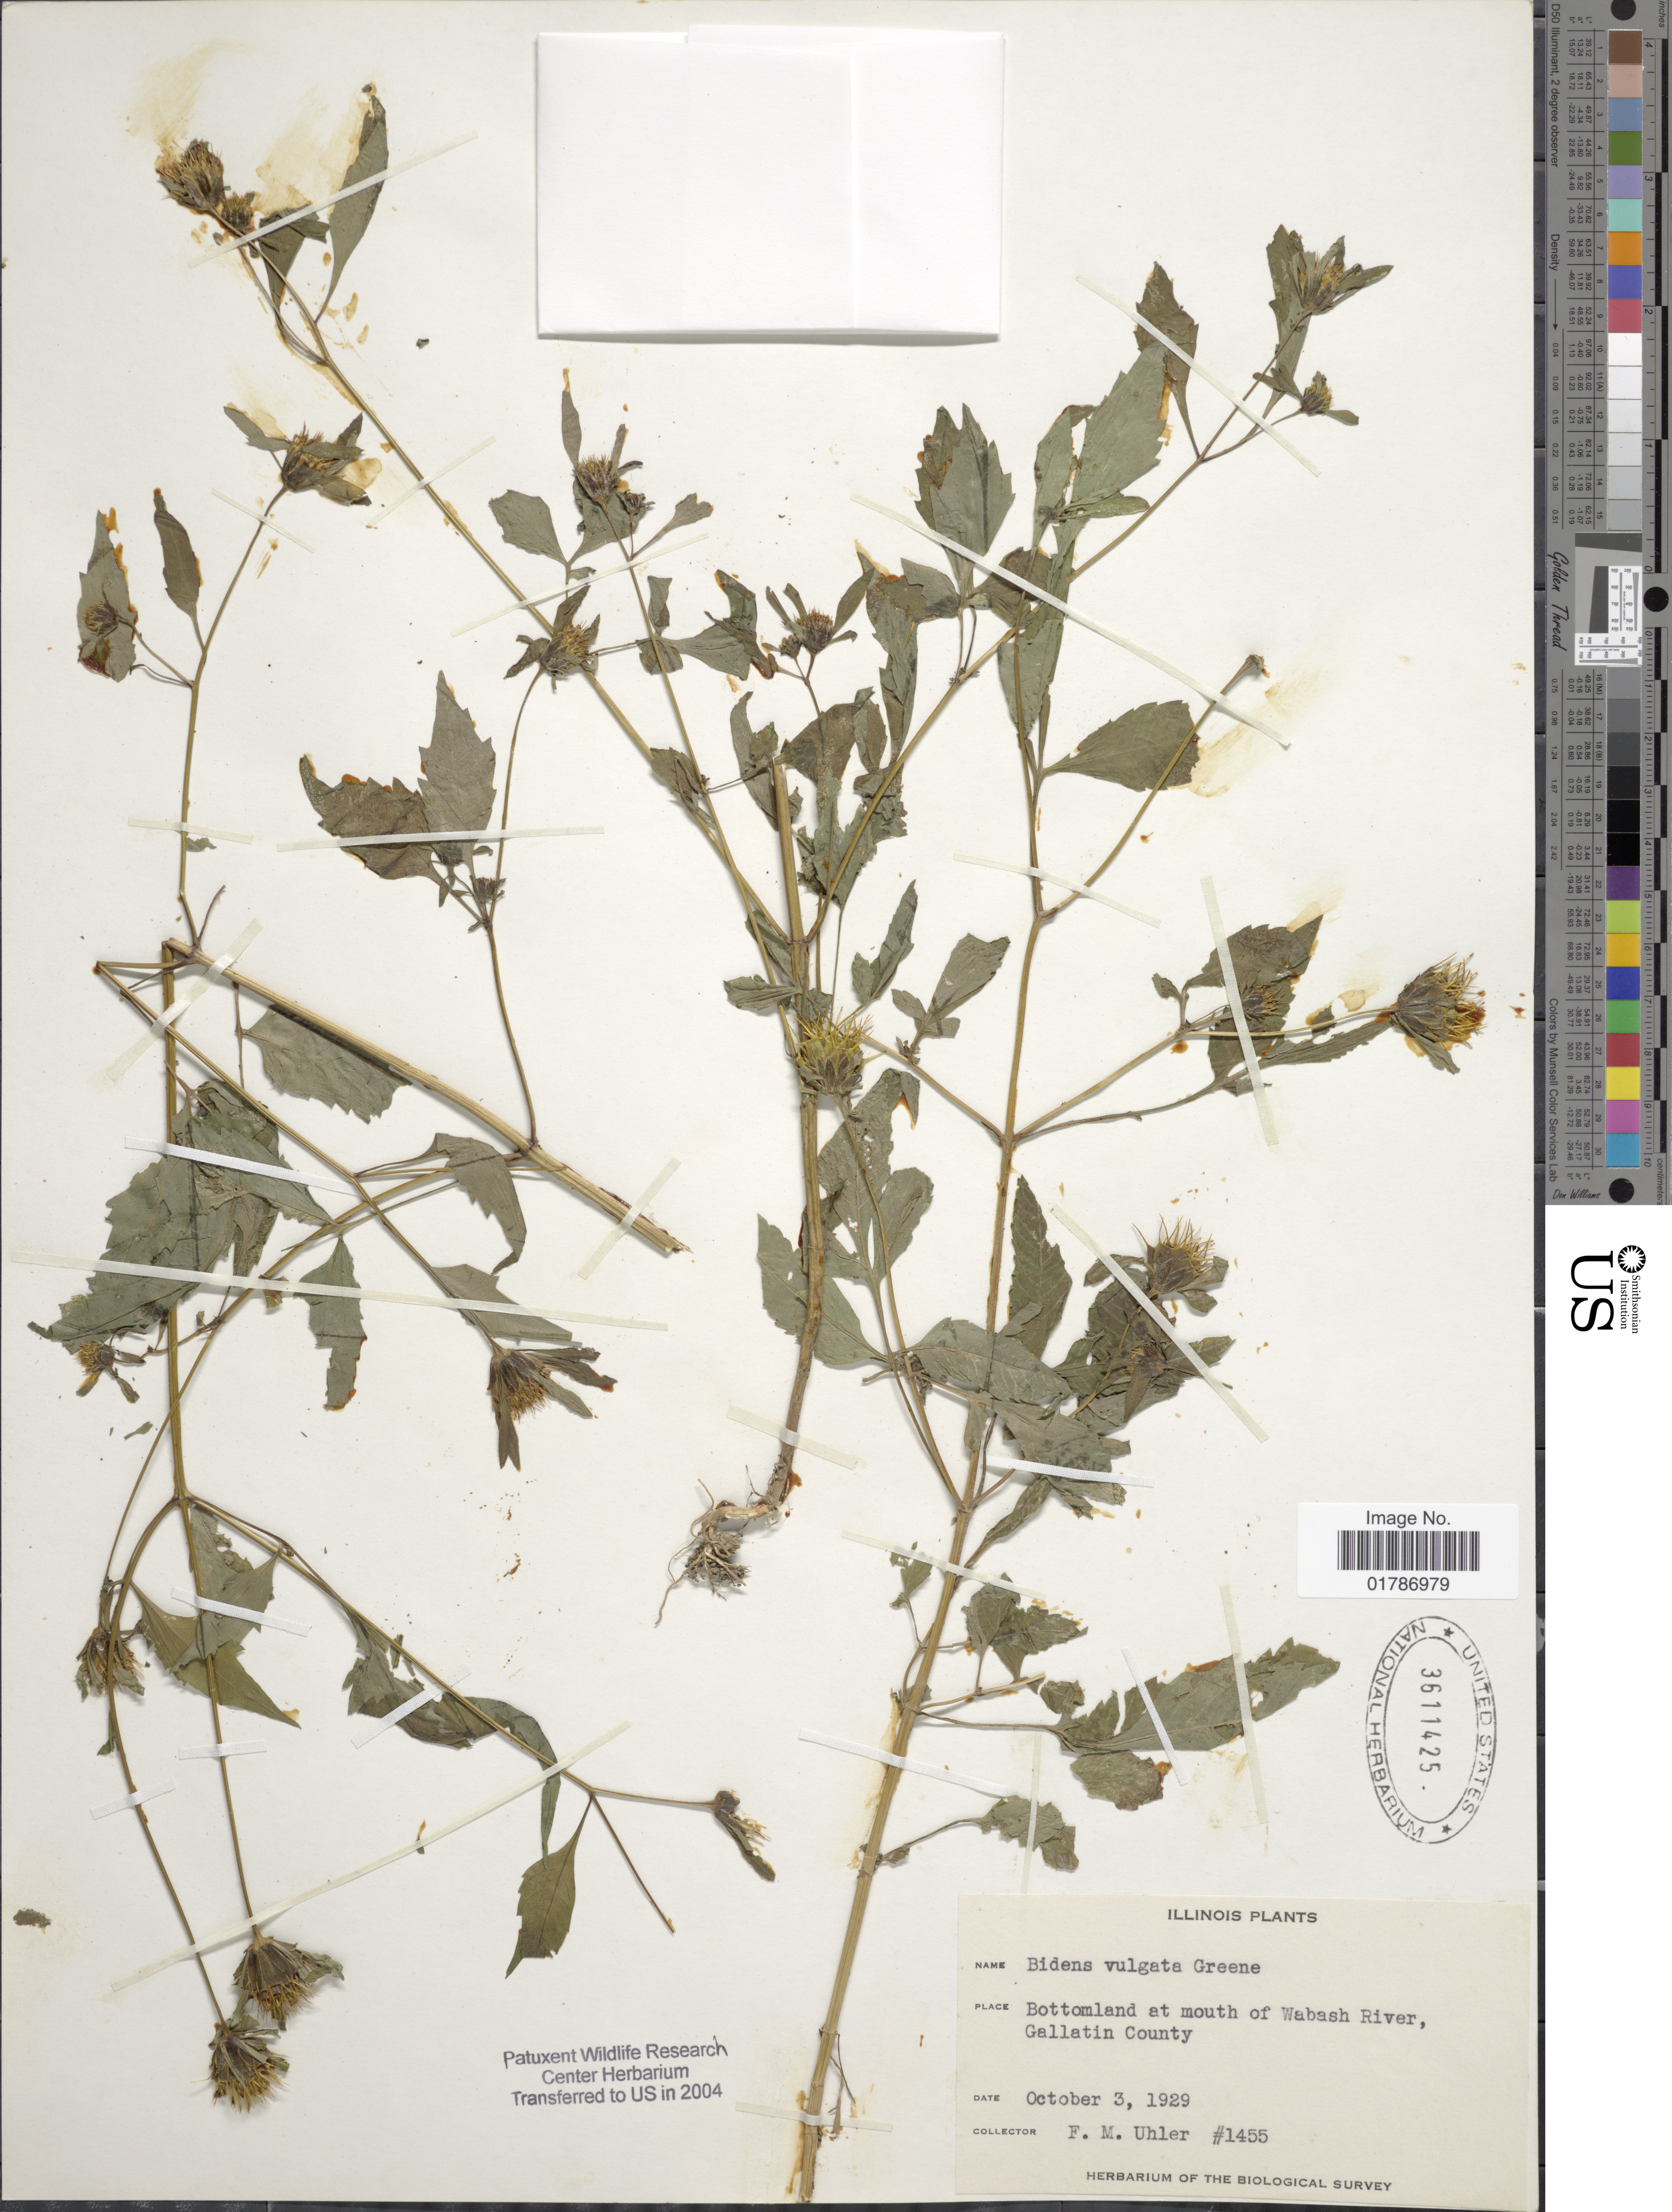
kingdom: Plantae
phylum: Tracheophyta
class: Magnoliopsida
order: Asterales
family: Asteraceae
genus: Bidens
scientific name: Bidens vulgata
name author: Greene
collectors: F. M. Uhler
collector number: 1455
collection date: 1929-10-03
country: United States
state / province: Illinois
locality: Bottomland at mouth of Wabash River, Gallatin County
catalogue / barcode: US 3611425